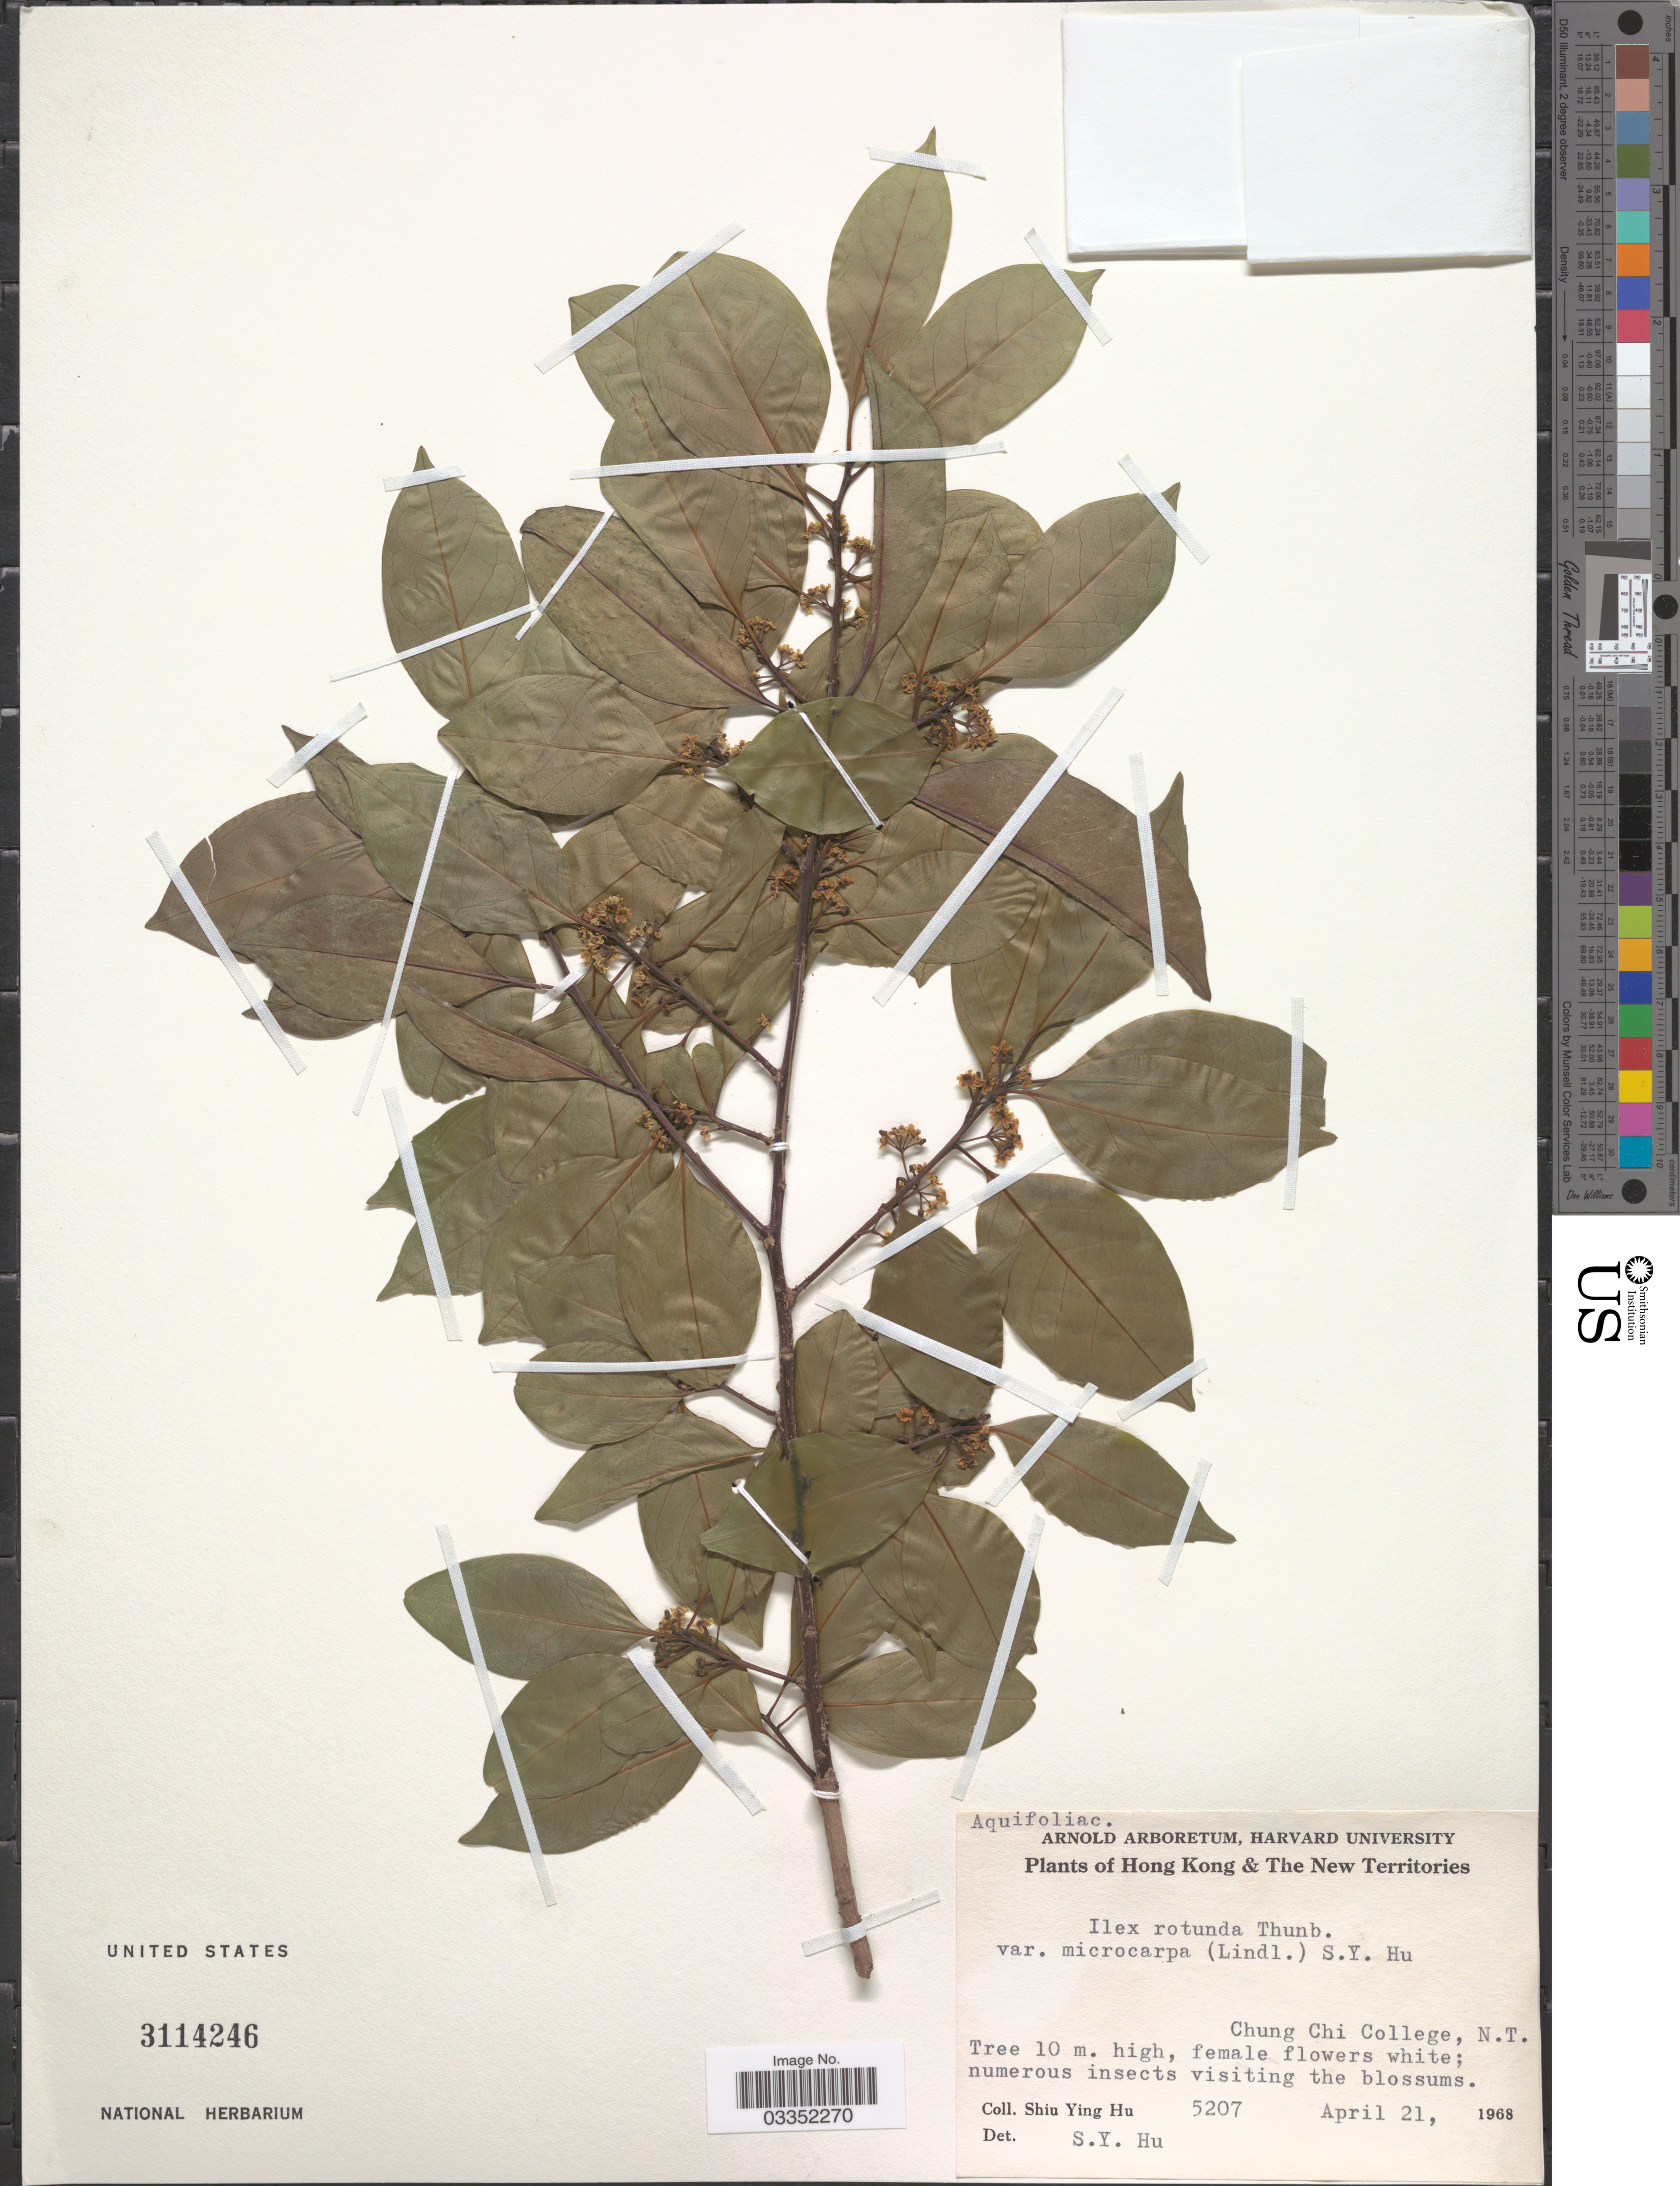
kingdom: Plantae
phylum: Tracheophyta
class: Magnoliopsida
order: Aquifoliales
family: Aquifoliaceae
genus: Ilex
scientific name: Ilex rotunda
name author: Thunb.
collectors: S. Y. Hu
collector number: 5207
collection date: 1968-04-21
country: China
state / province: Hong Kong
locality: Hong Kong & The New Territories, Chung Chi College, N.T.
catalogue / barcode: US 3114246